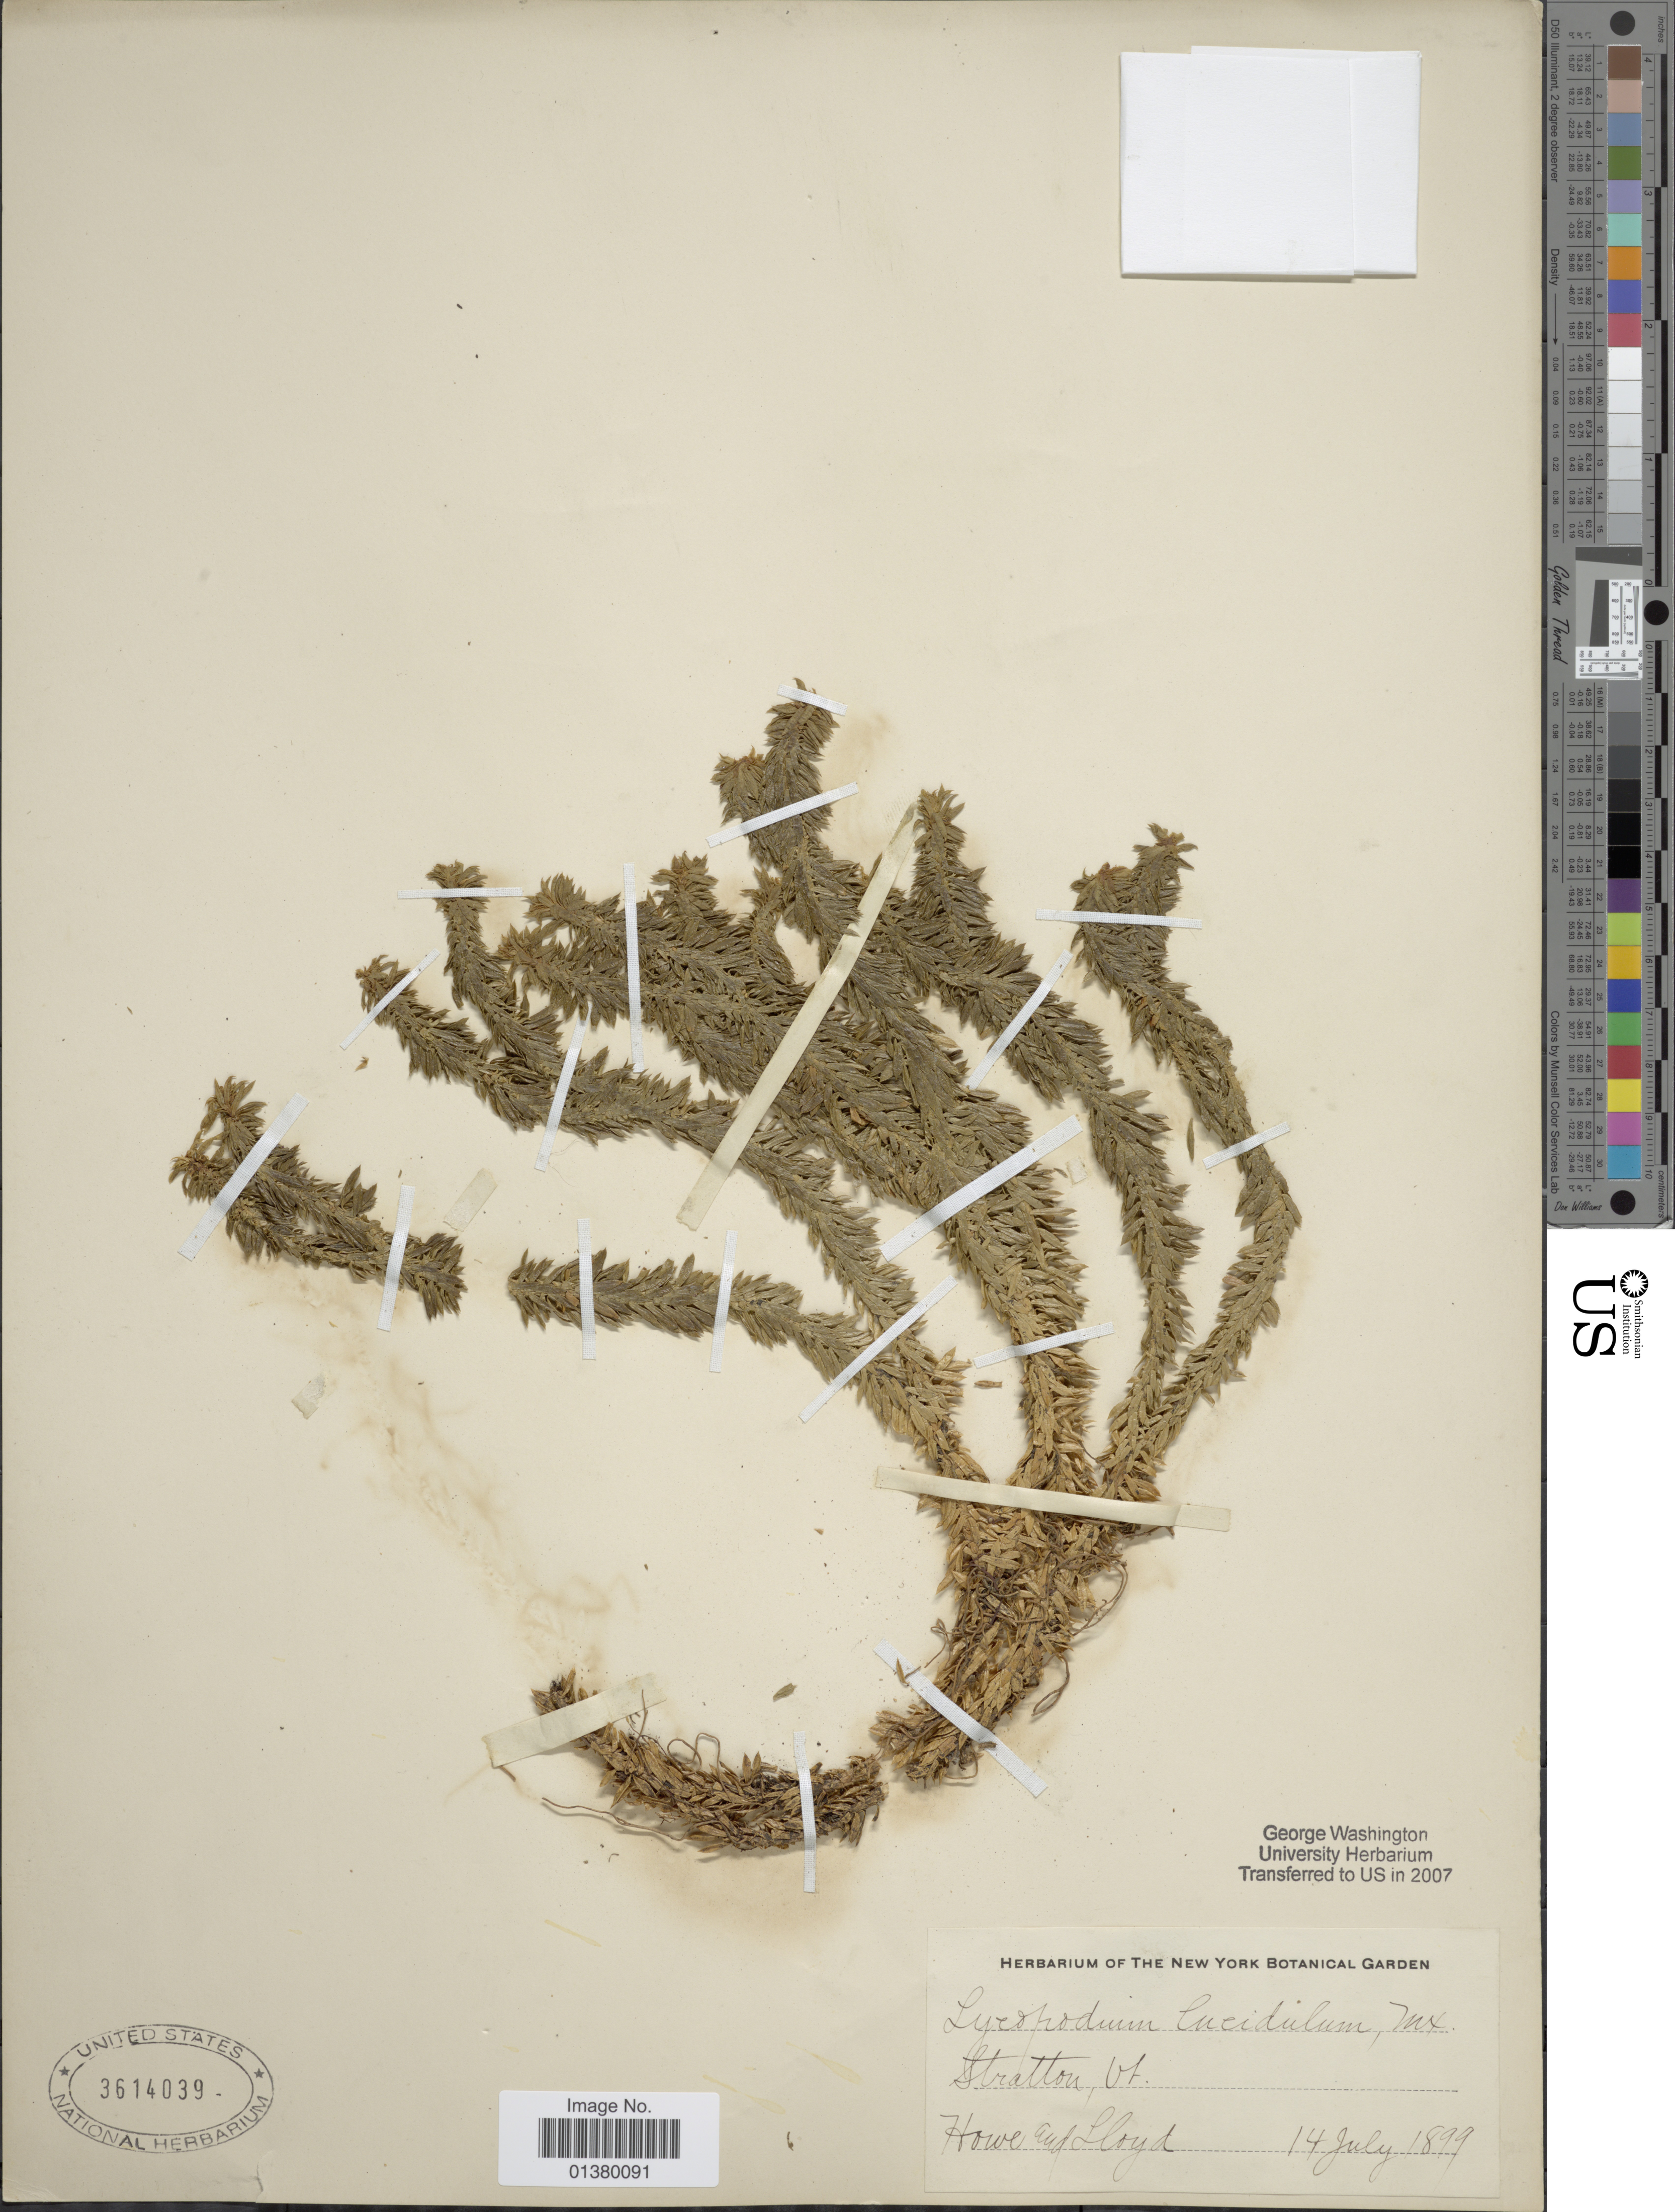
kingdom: Plantae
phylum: Tracheophyta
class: Lycopodiopsida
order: Lycopodiales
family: Lycopodiaceae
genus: Huperzia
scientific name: Huperzia lucidula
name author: (Michx.) Trevis.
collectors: H. Lloyd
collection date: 1899-07-14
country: United States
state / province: Vermont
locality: Stratton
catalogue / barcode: US 3614039